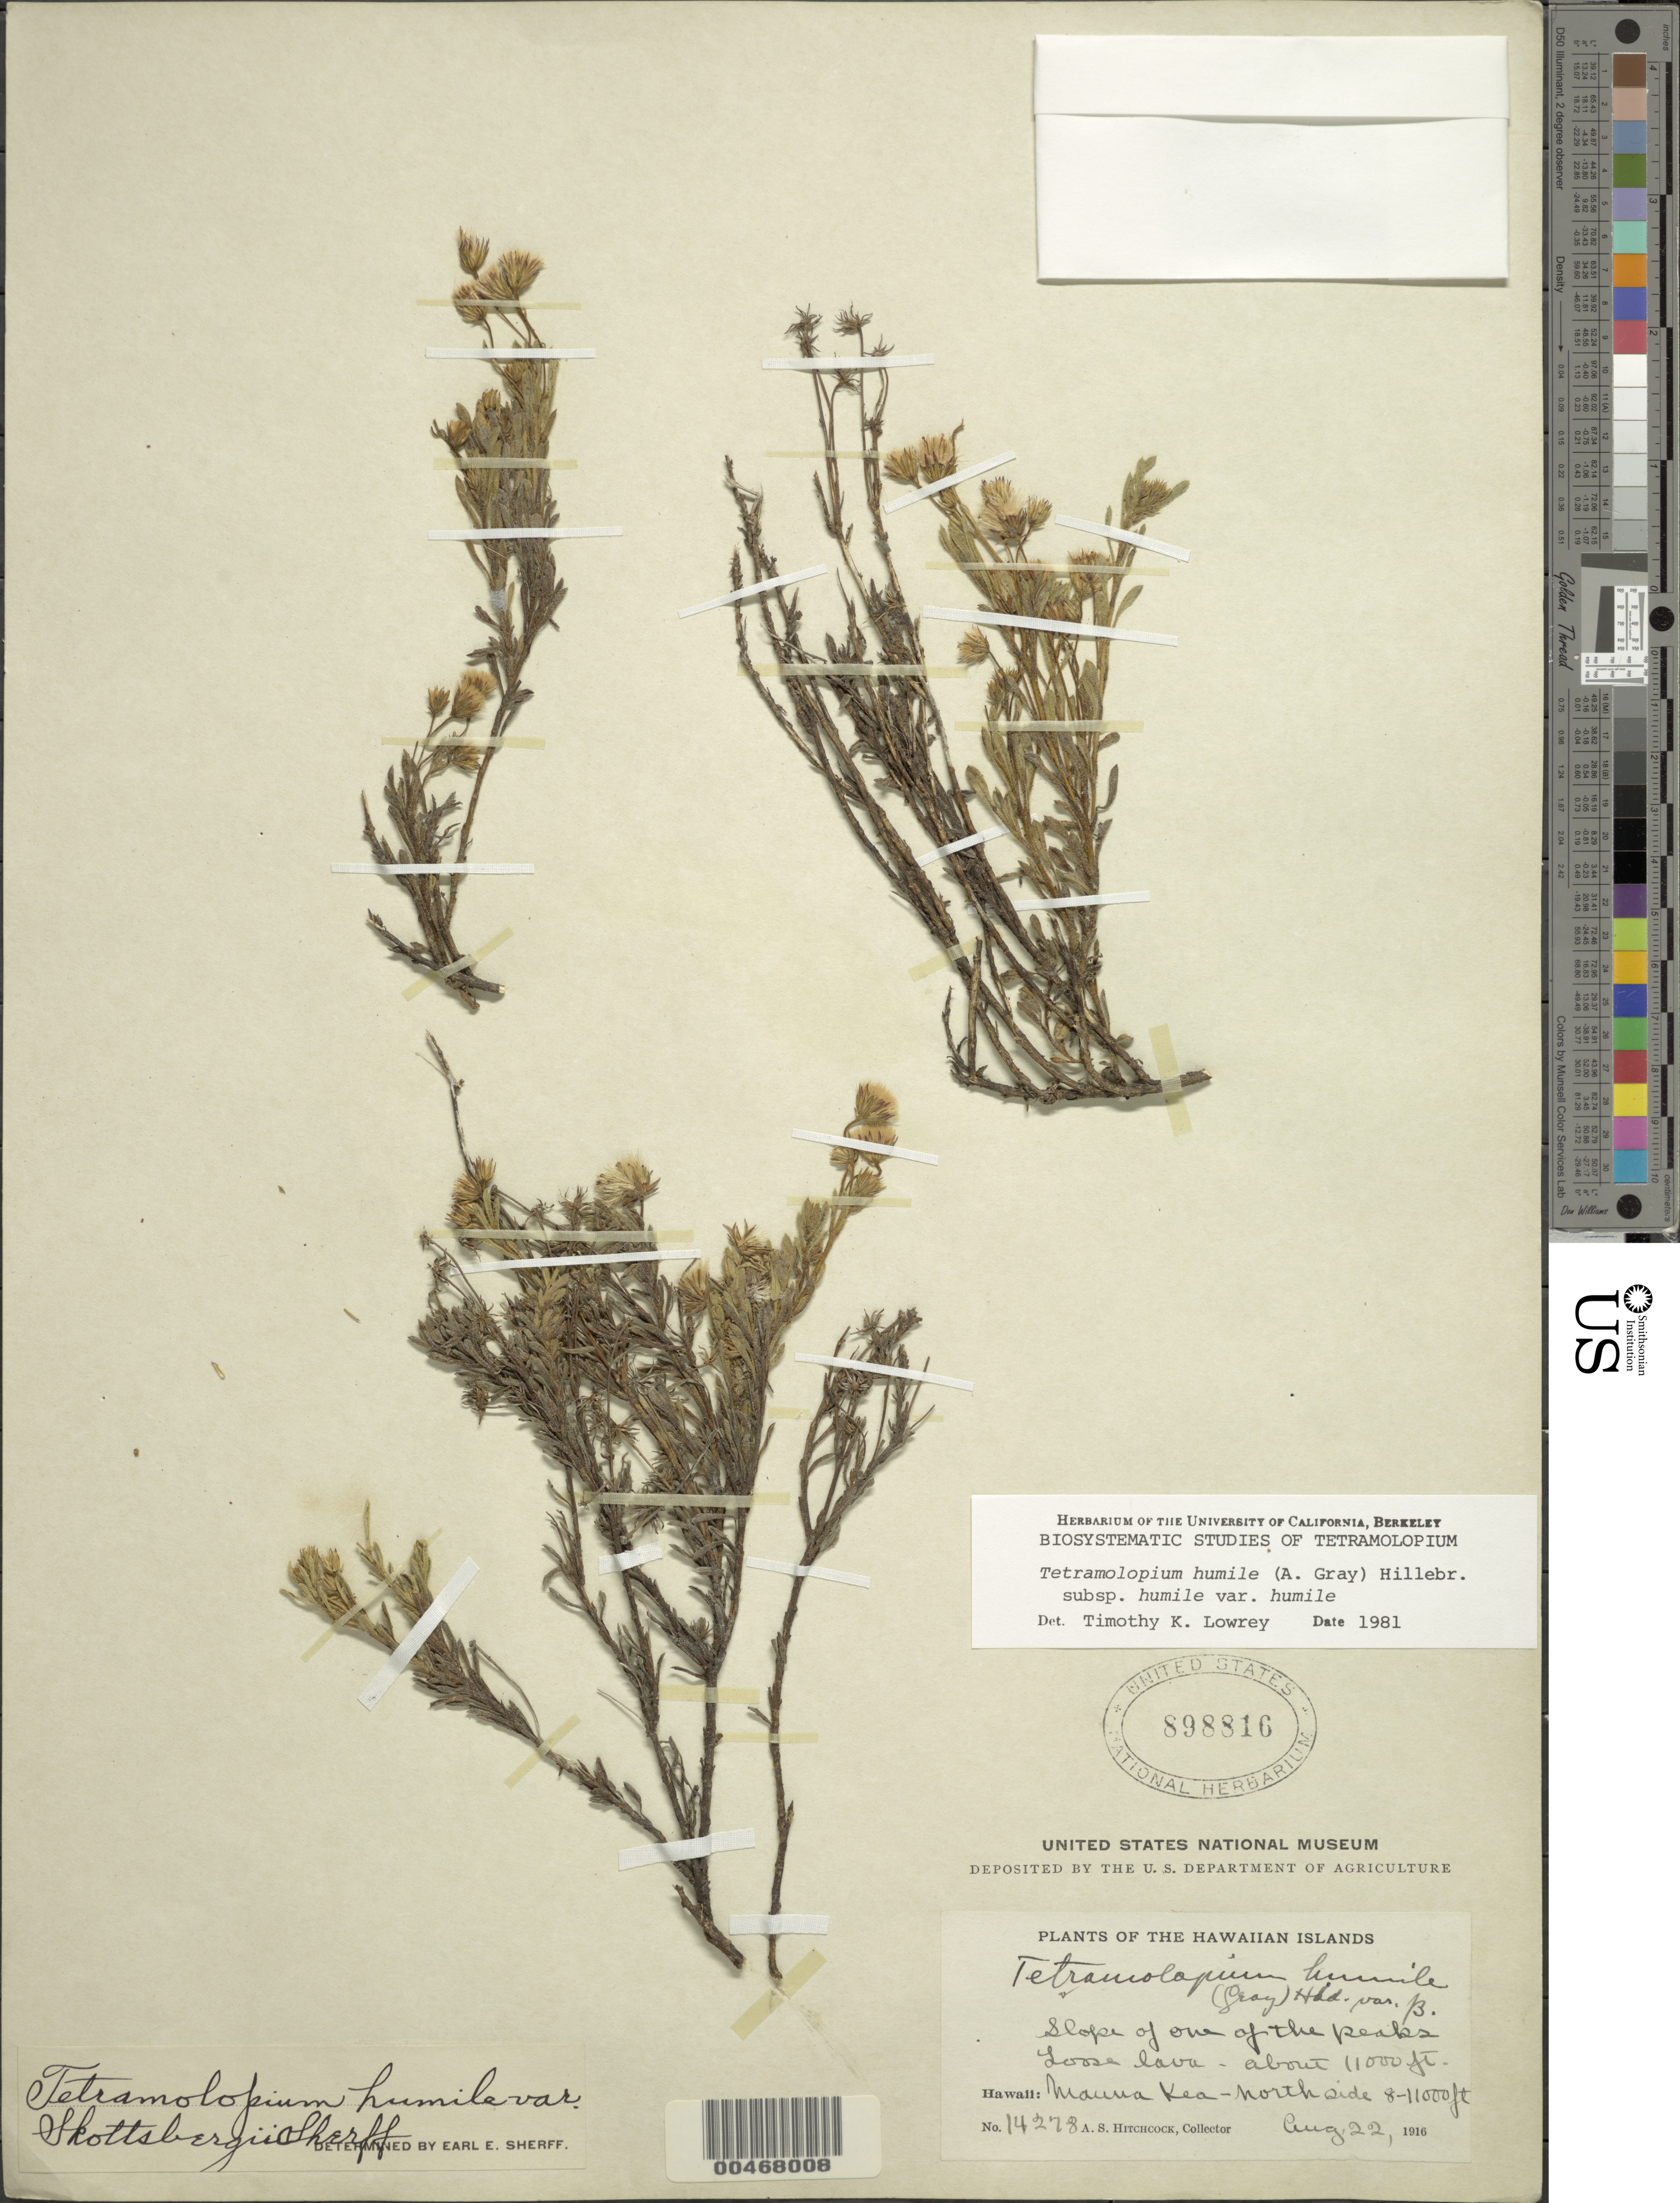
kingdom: Plantae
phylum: Tracheophyta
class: Magnoliopsida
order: Asterales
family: Asteraceae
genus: Tetramolopium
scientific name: Tetramolopium humile subsp. humile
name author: (A. Gray) Hillebr.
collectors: A. S. Hitchcock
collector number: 14278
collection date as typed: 22 Aug 1916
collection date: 1916-08-22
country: United States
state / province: Hawaii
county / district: Hawaii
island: Hawaii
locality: Mauna Kea, N side, slope of one of the peaks.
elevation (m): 2438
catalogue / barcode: US 898816